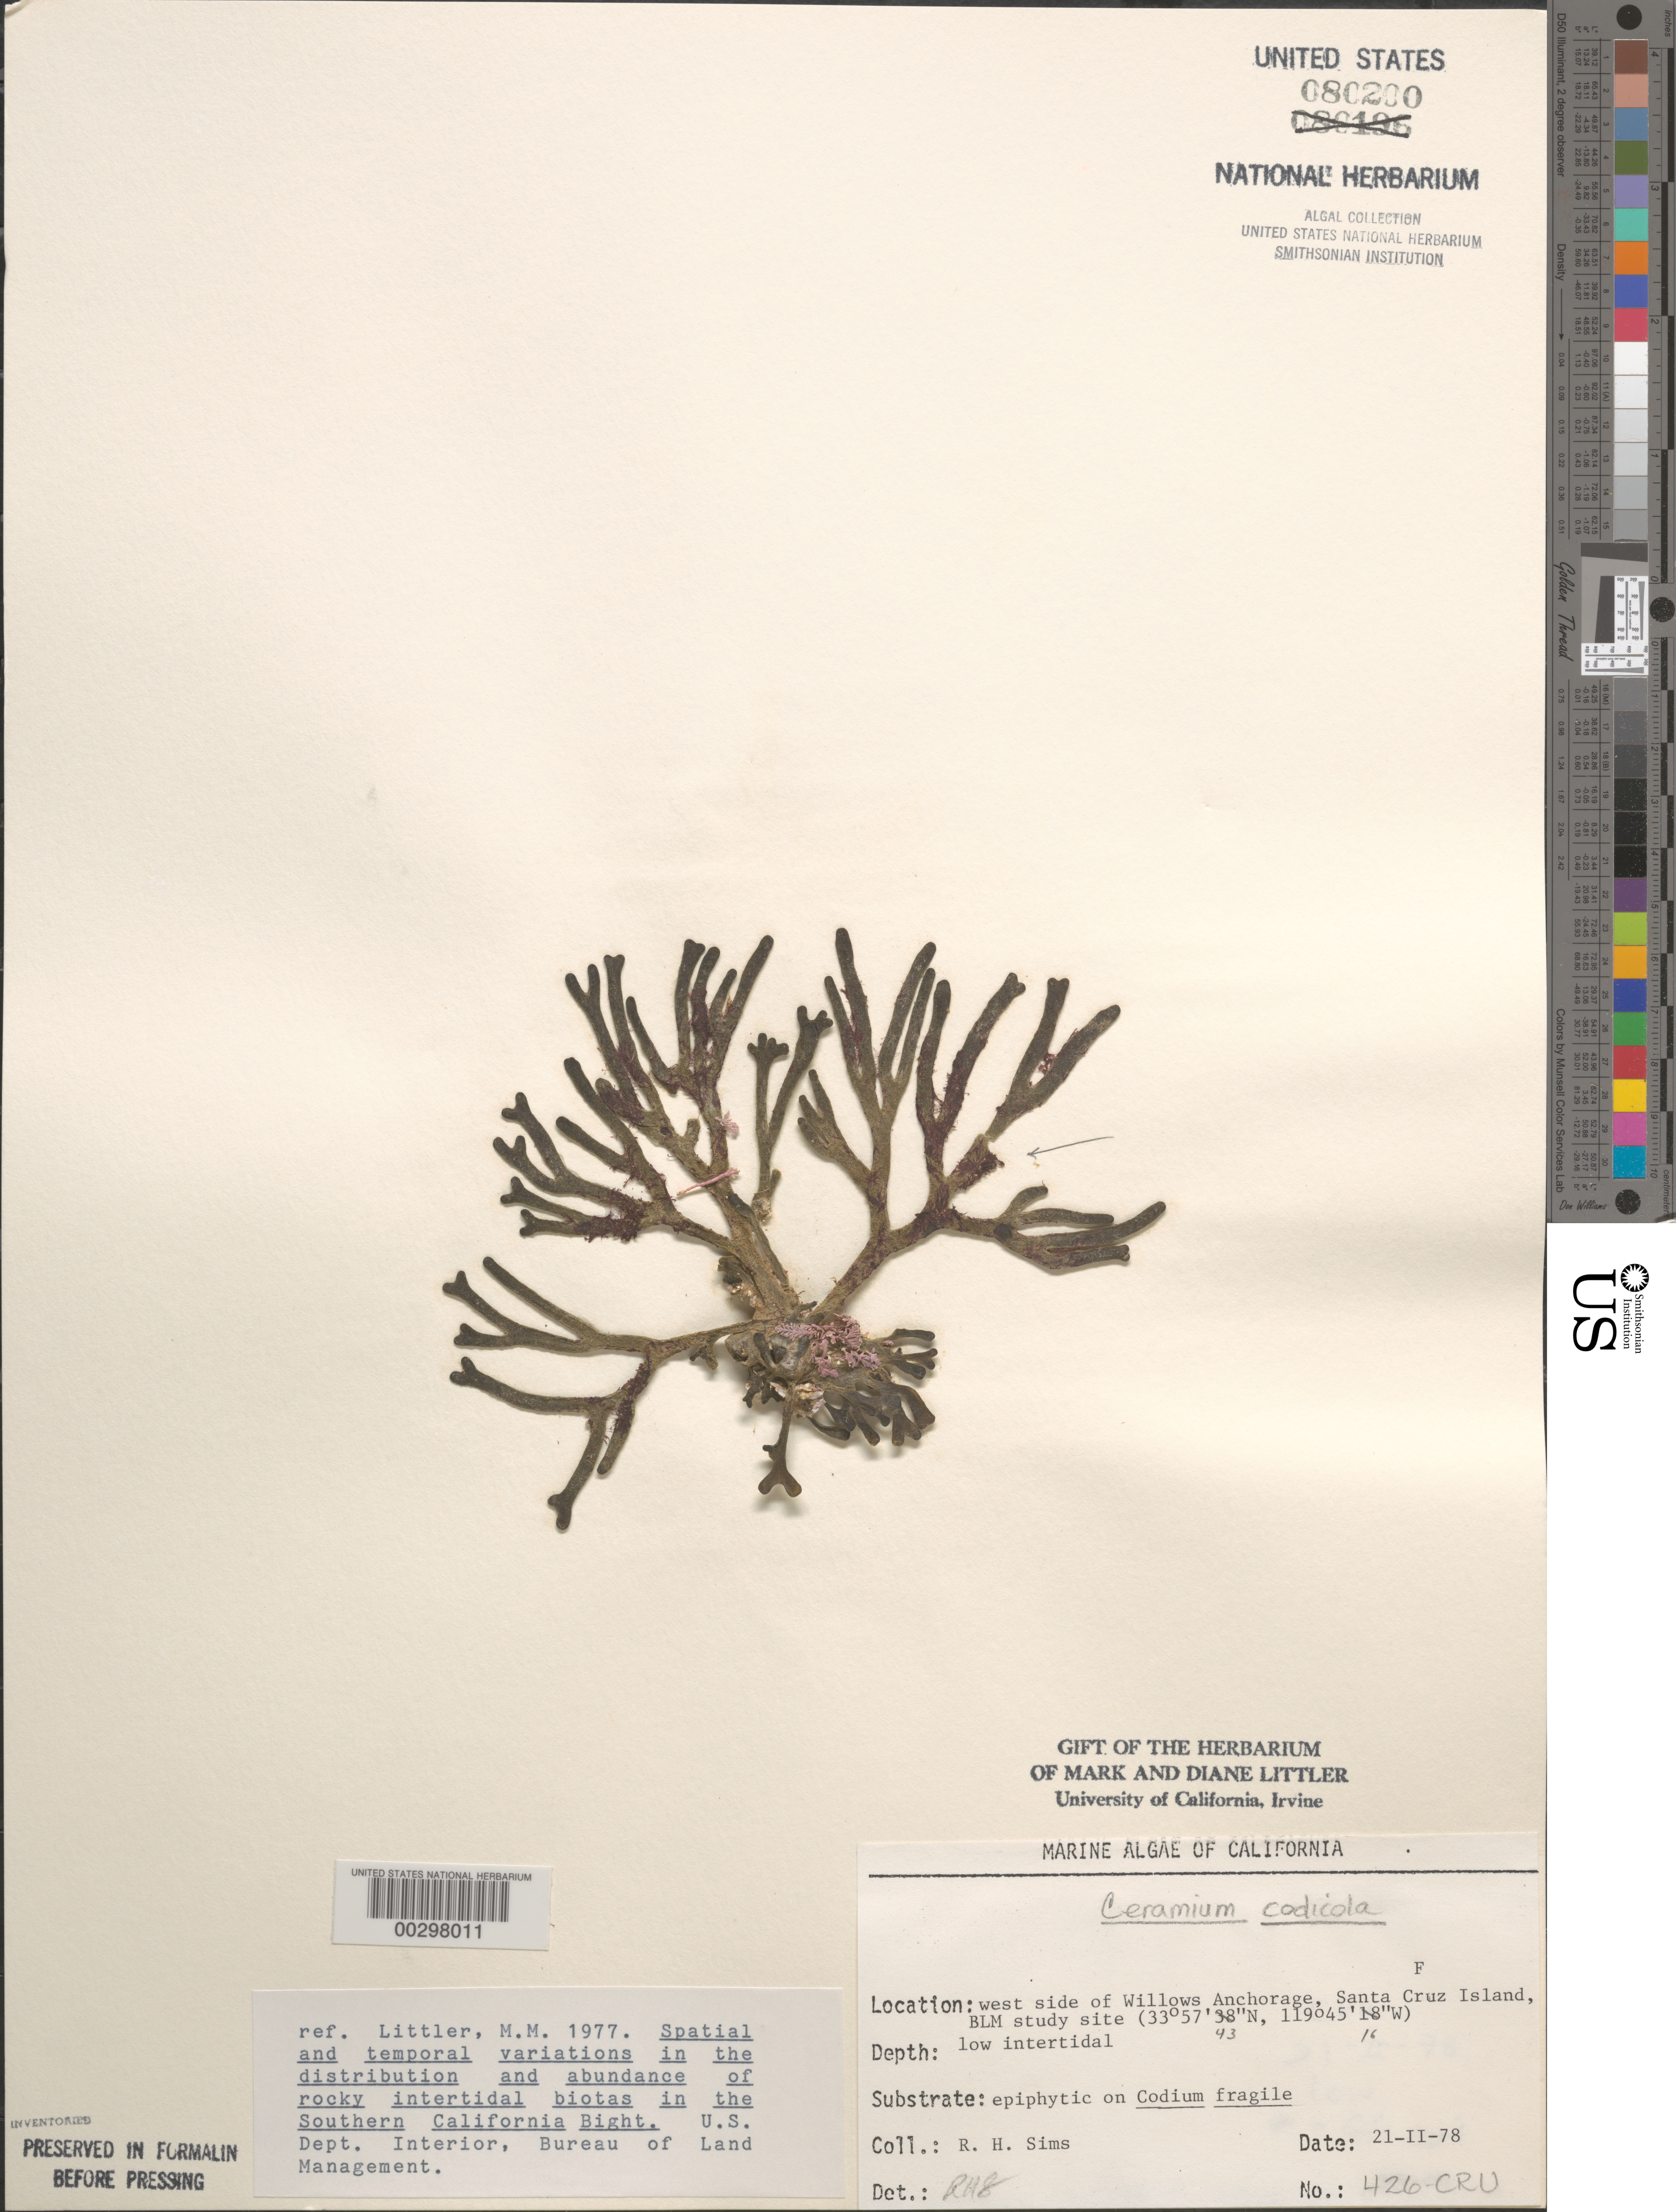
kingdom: Plantae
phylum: Rhodophyta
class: Florideophyceae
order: Ceramiales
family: Ceramiaceae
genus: Ceramium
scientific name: Ceramium codicola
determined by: Sims, Robert H.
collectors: R. H. Sims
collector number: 426-cru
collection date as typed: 21 Feb 1978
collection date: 1978-02-21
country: United States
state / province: California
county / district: Santa Barbara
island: Santa Cruz Island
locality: Willows Anchorage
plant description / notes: BLM-SOCALBIGHT Rocky Intertidal Survey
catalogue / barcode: US 80200